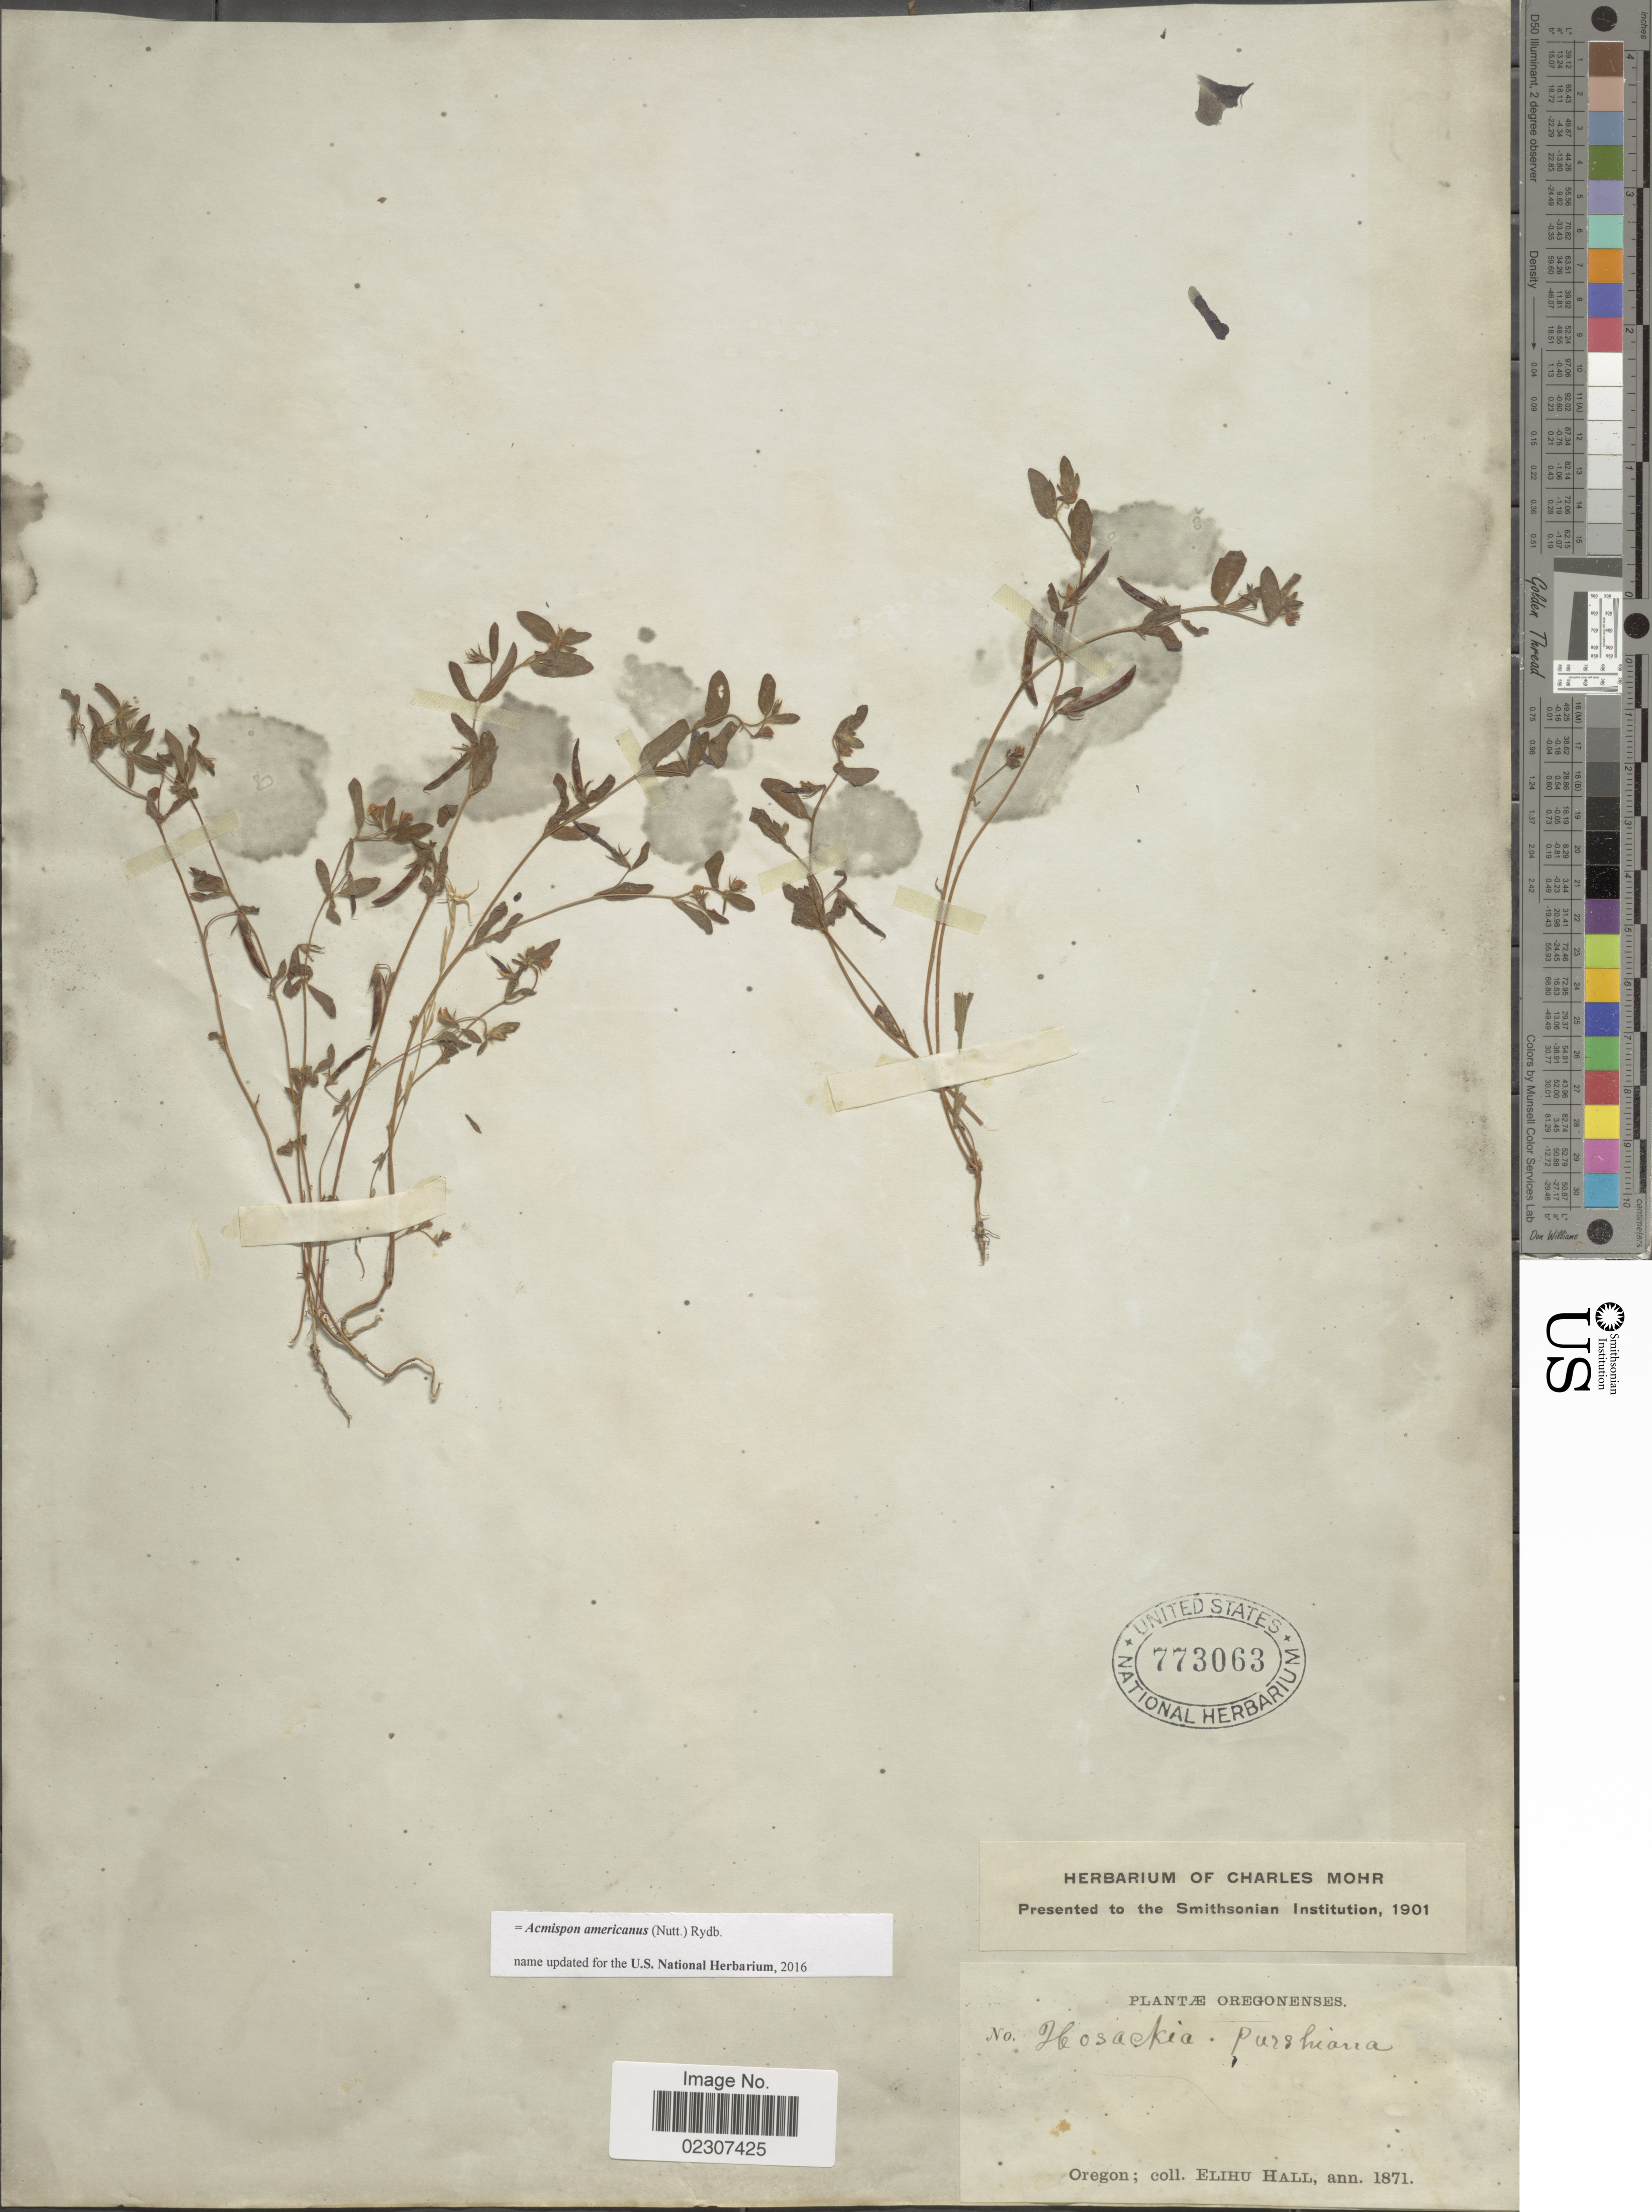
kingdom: Plantae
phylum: Tracheophyta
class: Magnoliopsida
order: Fabales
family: Fabaceae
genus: Acmispon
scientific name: Acmispon americanus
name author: (Nutt.) Rydb.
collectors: E. Hall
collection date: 1871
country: United States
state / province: Oregon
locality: Oregonnenses.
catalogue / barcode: US 773063